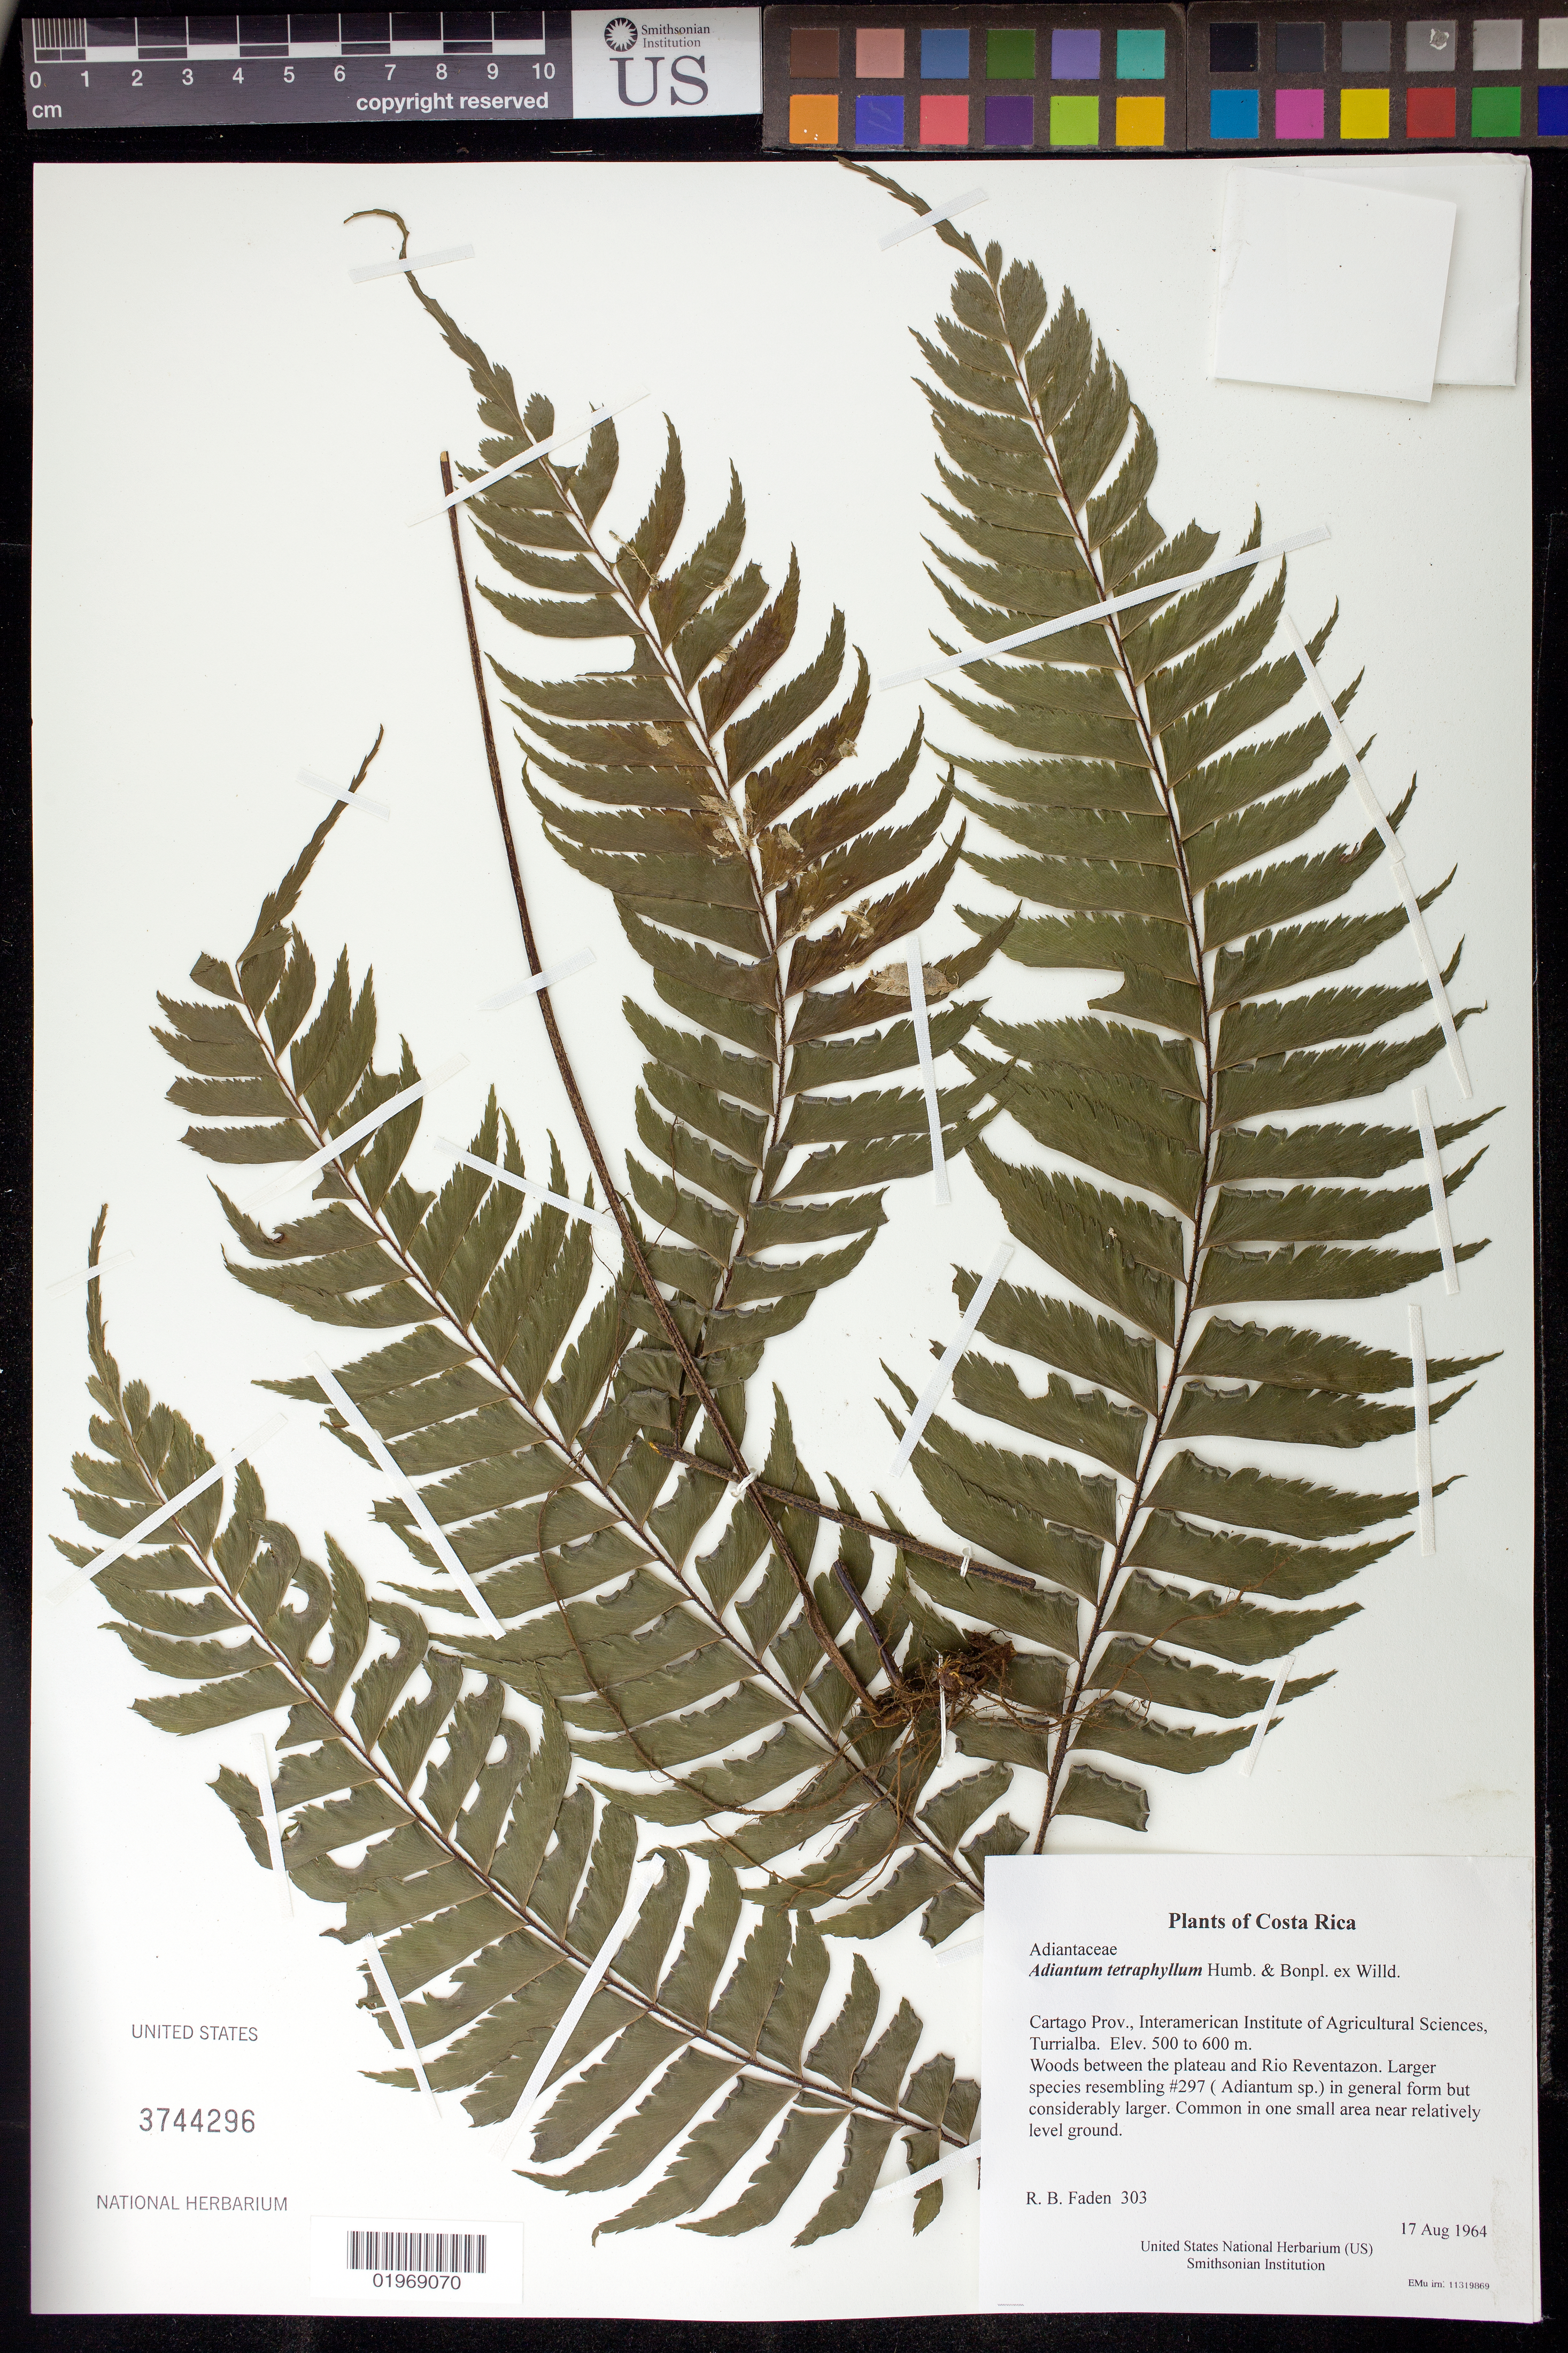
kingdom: Plantae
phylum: Tracheophyta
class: Polypodiopsida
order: Polypodiales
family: Pteridaceae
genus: Adiantum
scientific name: Adiantum tetraphyllum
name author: Humb. & Bonpl. ex Willd.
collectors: R. B. Faden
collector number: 303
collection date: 1964-08-17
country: Costa Rica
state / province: Cartago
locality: Interamerican Institute of Agricultural Sciences, Turrialba. Woods between plateau and Rio Reventazon.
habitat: Small area near relatively level ground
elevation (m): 500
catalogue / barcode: US 3744296